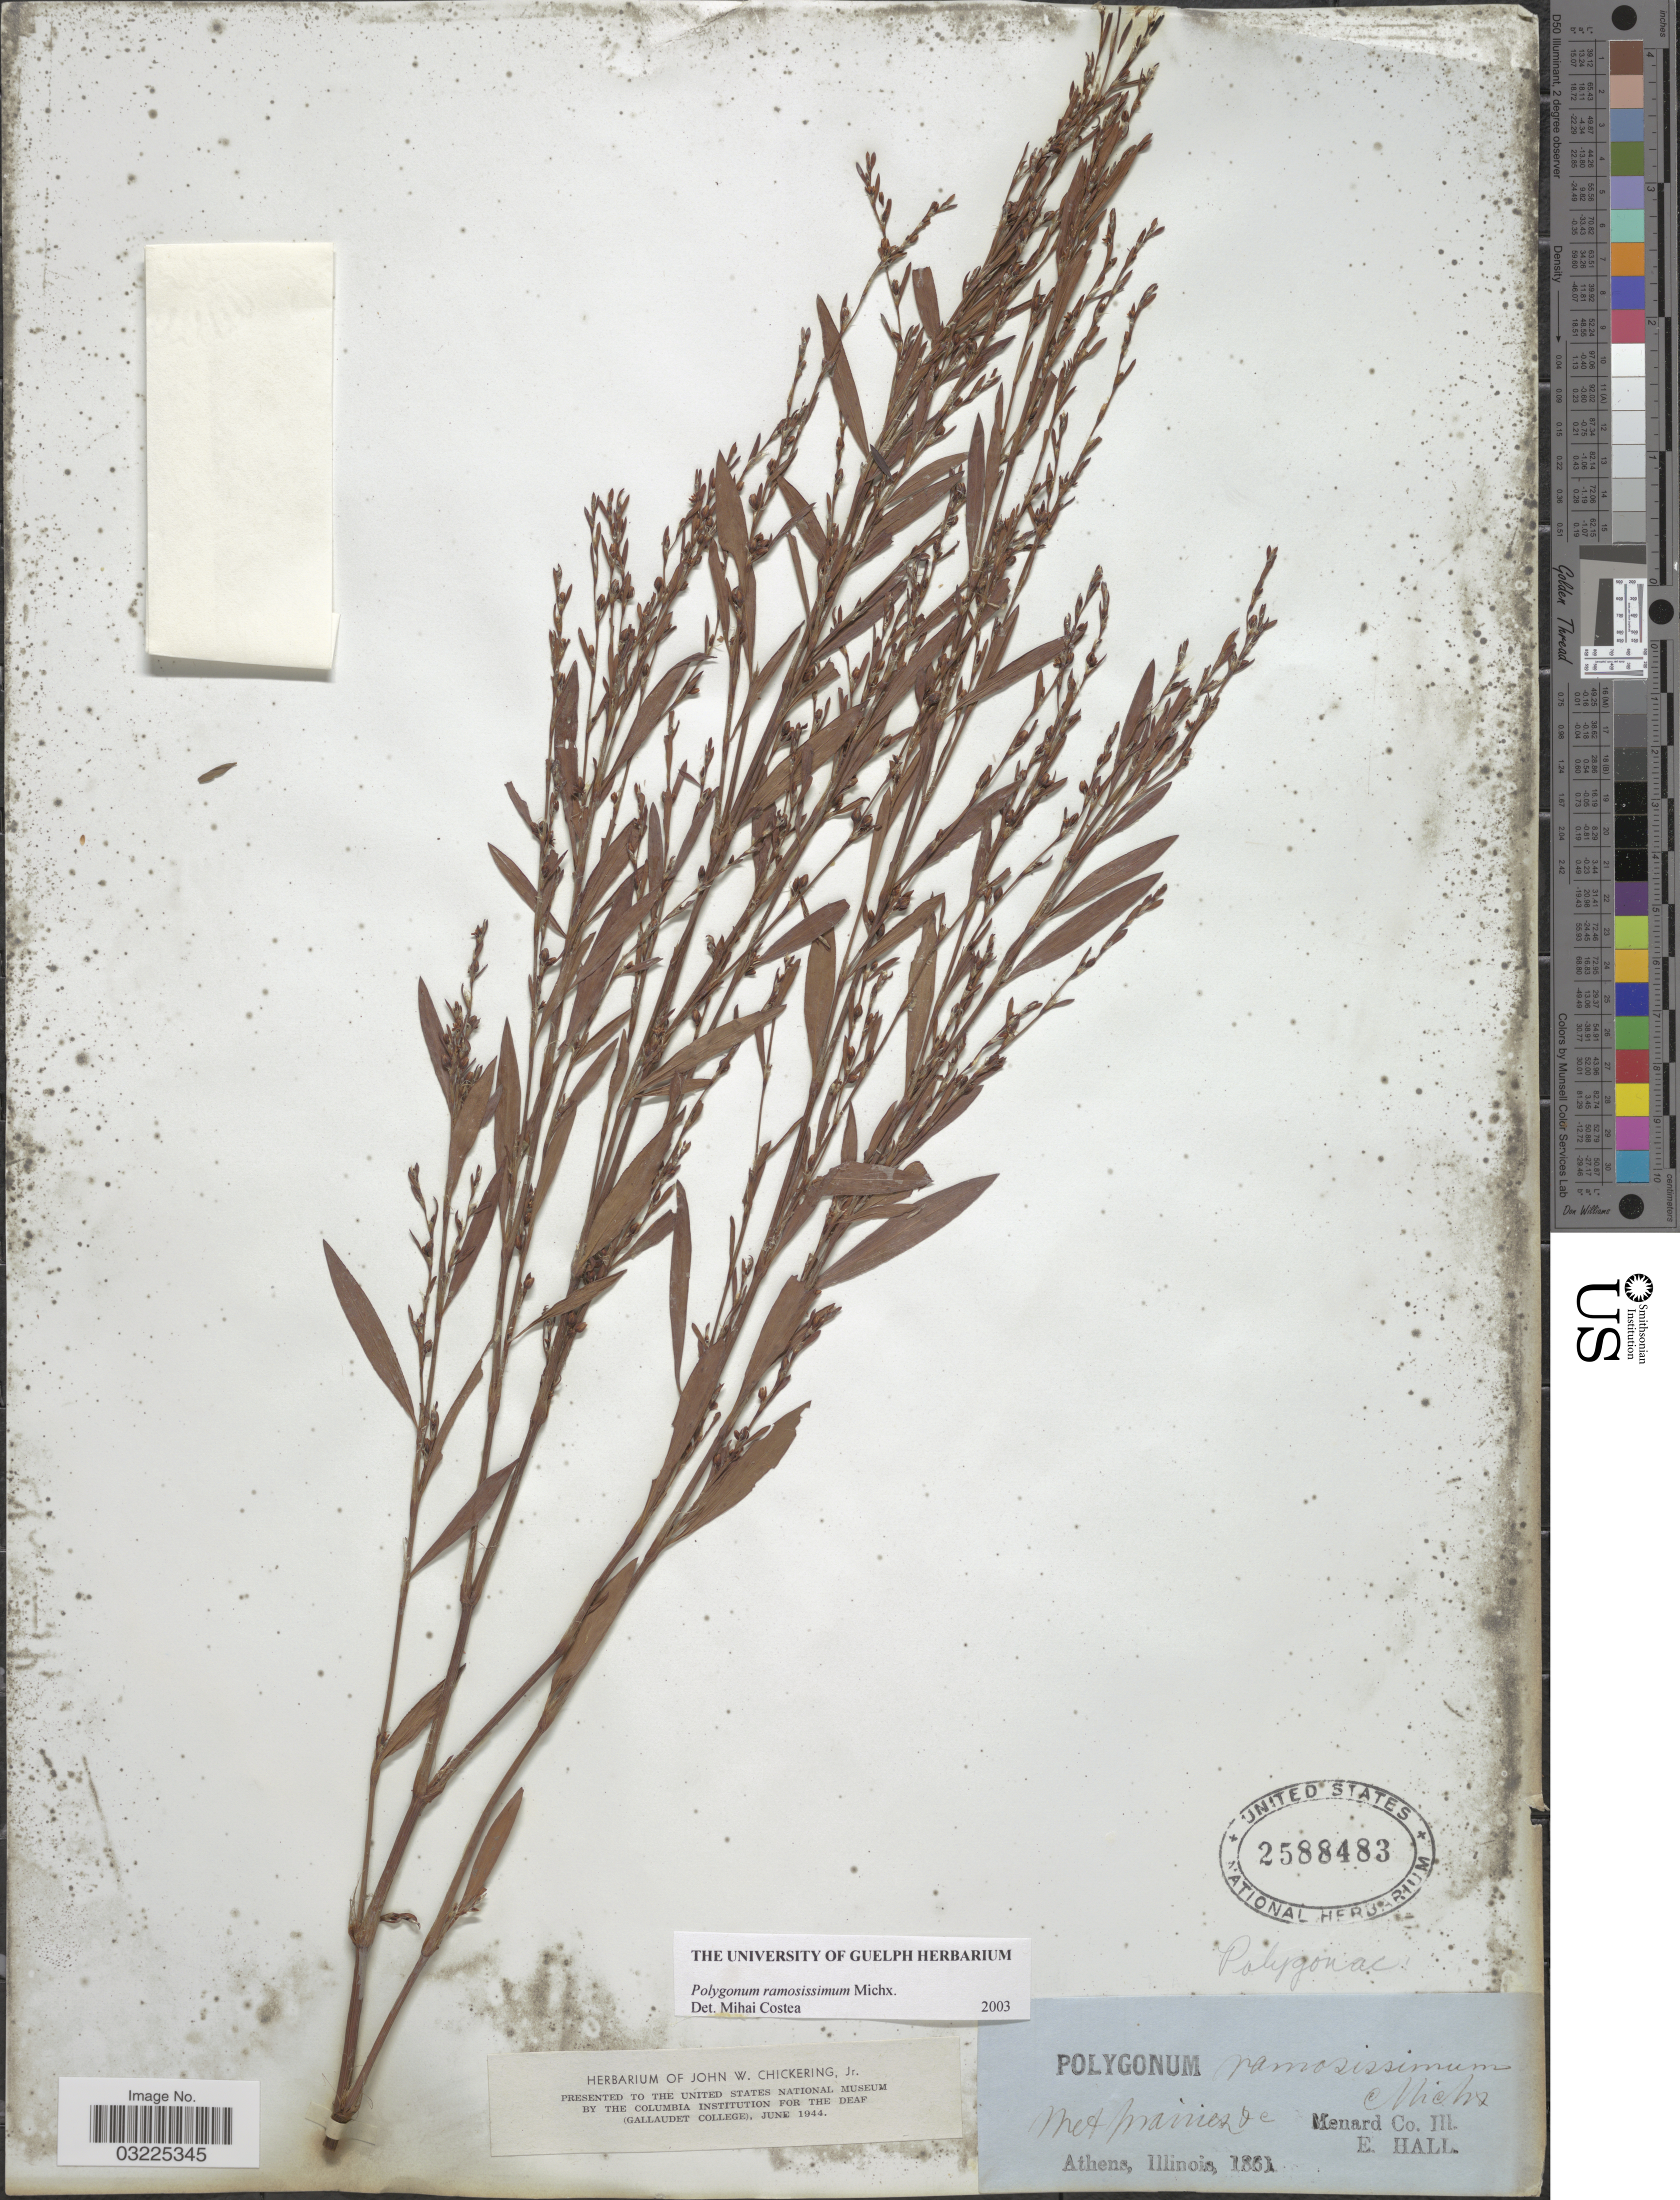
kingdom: Plantae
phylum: Tracheophyta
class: Magnoliopsida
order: Caryophyllales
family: Polygonaceae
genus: Polygonum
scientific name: Polygonum ramosissimum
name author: Michx.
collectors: E. Hall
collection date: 1861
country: United States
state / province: Illinois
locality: Menard Co. Athens.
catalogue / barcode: US 2588483